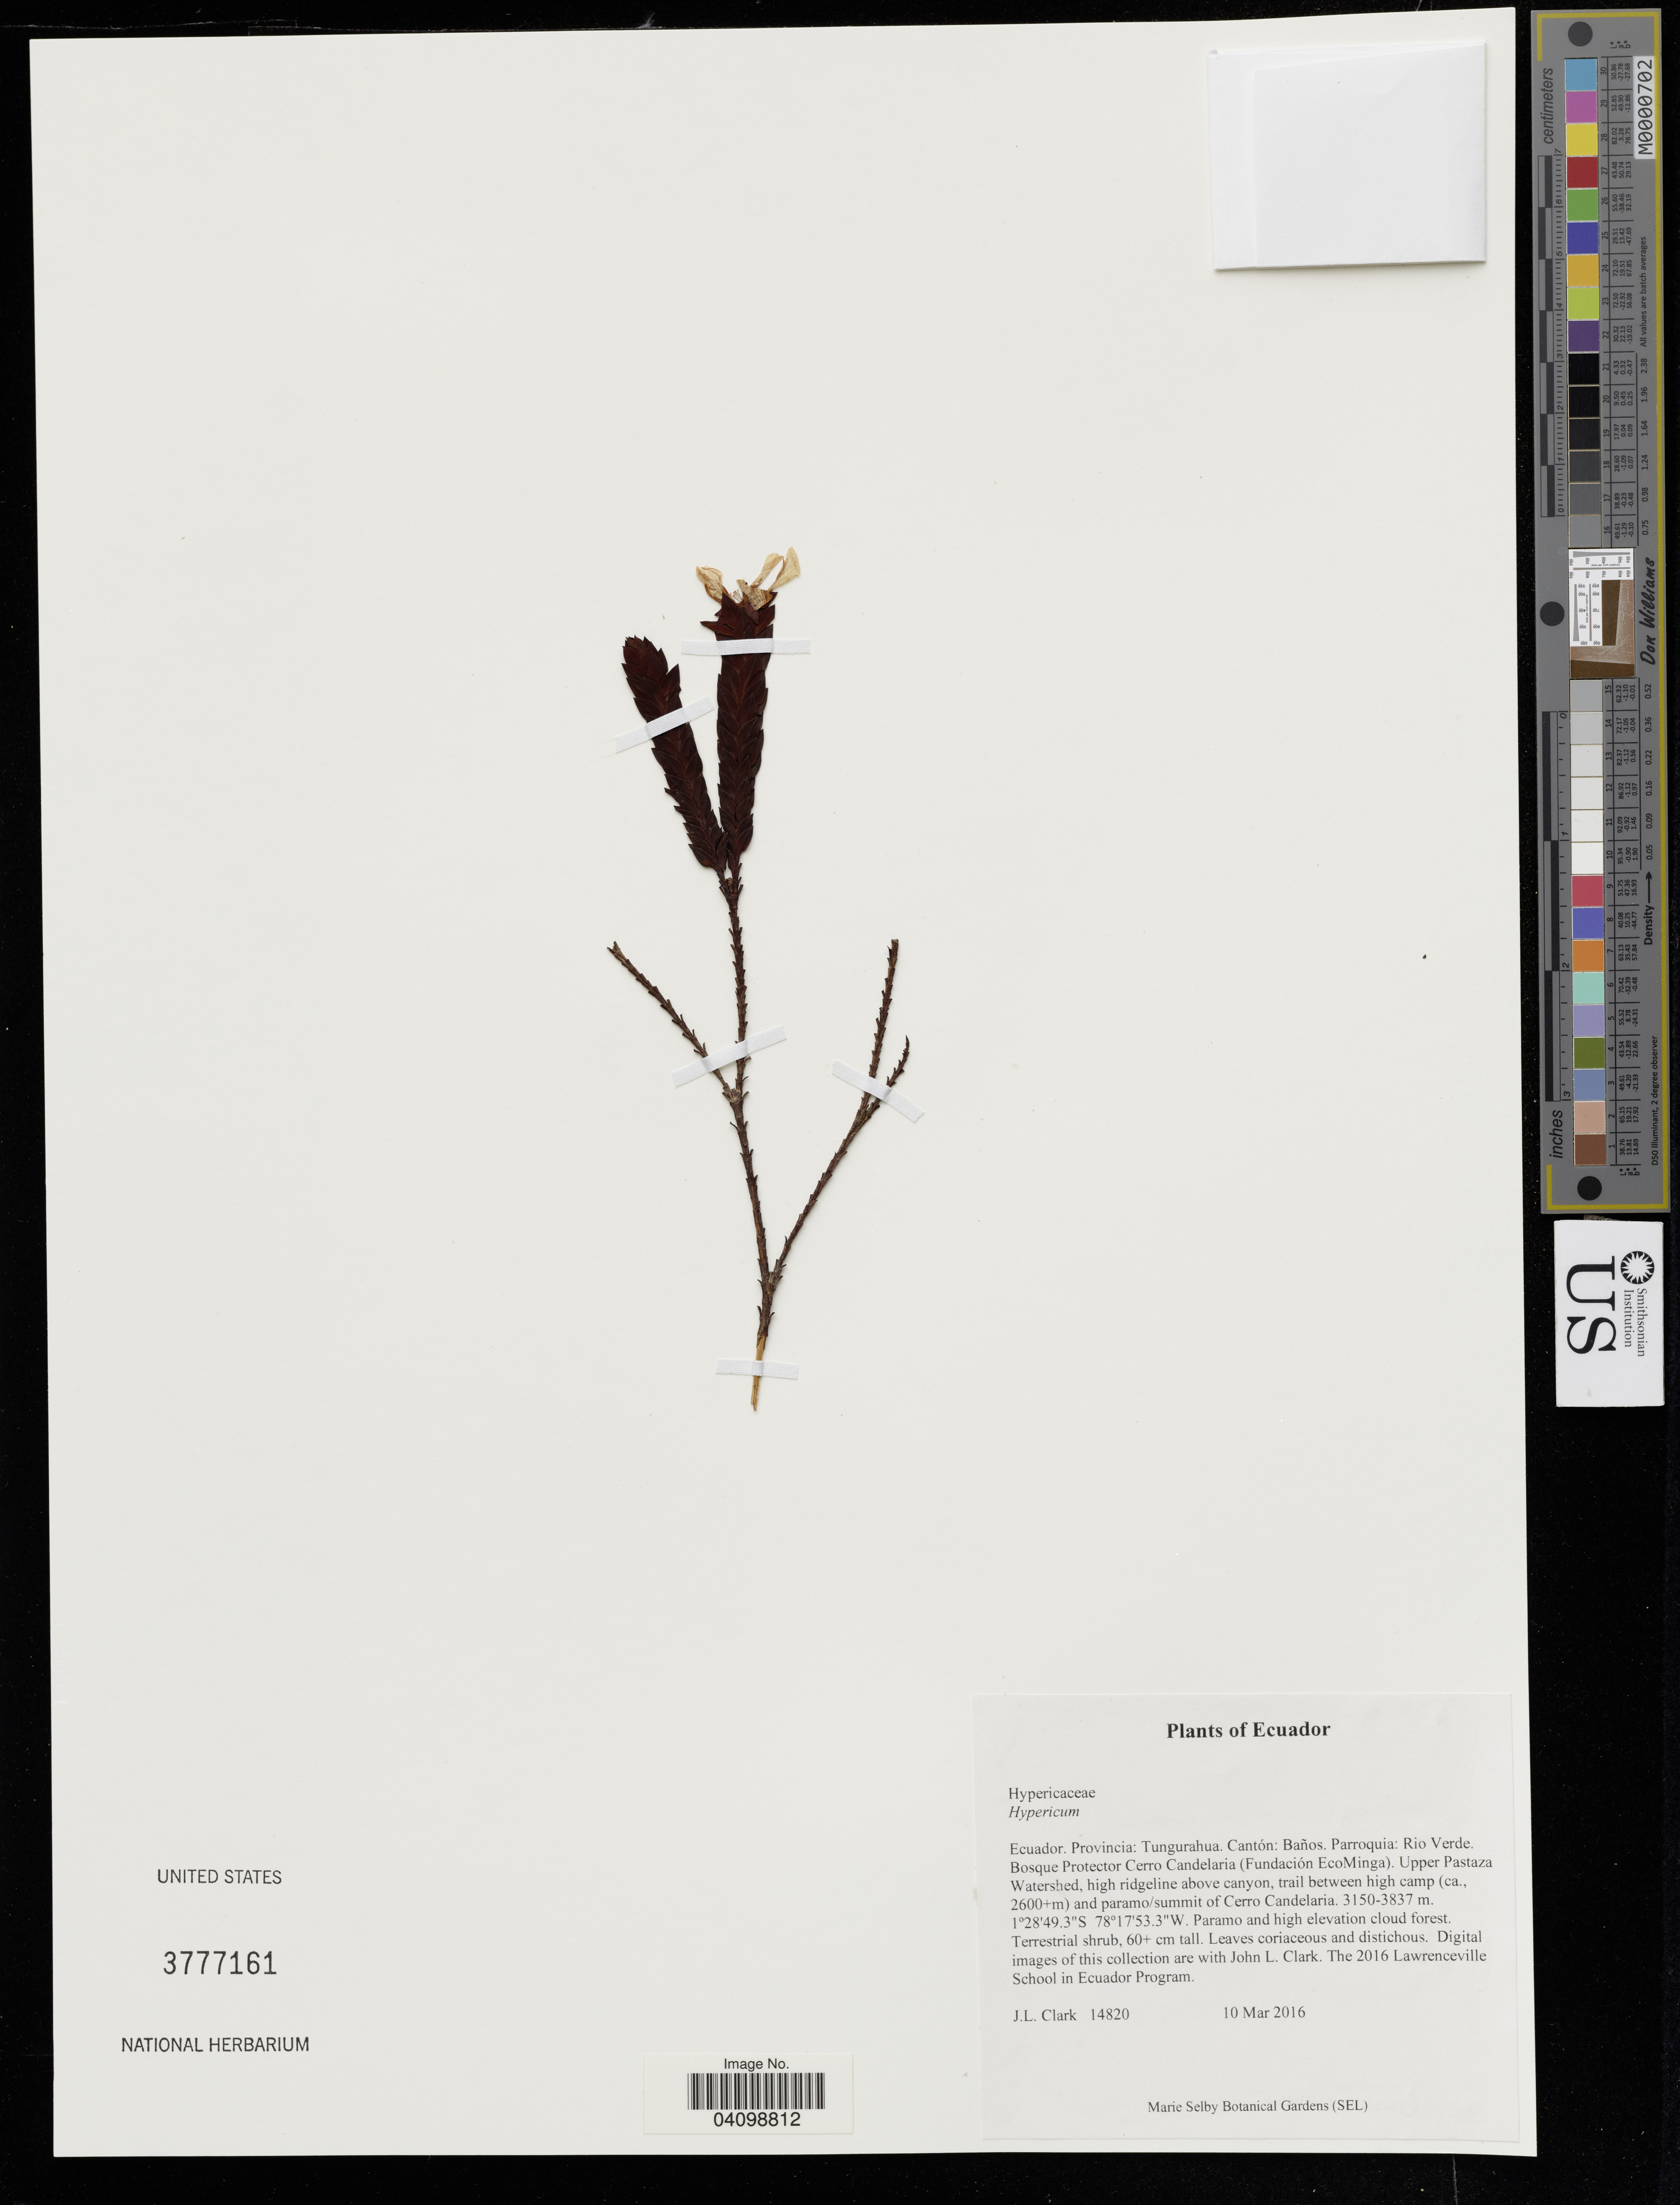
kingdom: Plantae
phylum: Tracheophyta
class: Magnoliopsida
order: Malpighiales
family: Hypericaceae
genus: Hypericum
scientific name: Hypericum sp.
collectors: J. Clark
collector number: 14820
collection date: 2016-03-10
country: Ecuador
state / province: Tungurahua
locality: Cantón: Banõs. Parroquia: Rio Verde. Bosque Protector Cerro Candelaria (Fundación EcoMinga). Upper Pastaza Watershed, high ridgeline above canyon, trail between high camp (ca., 2600+m) and paramo/summit of Cerro Candelaria.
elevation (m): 3150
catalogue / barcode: US 3777161